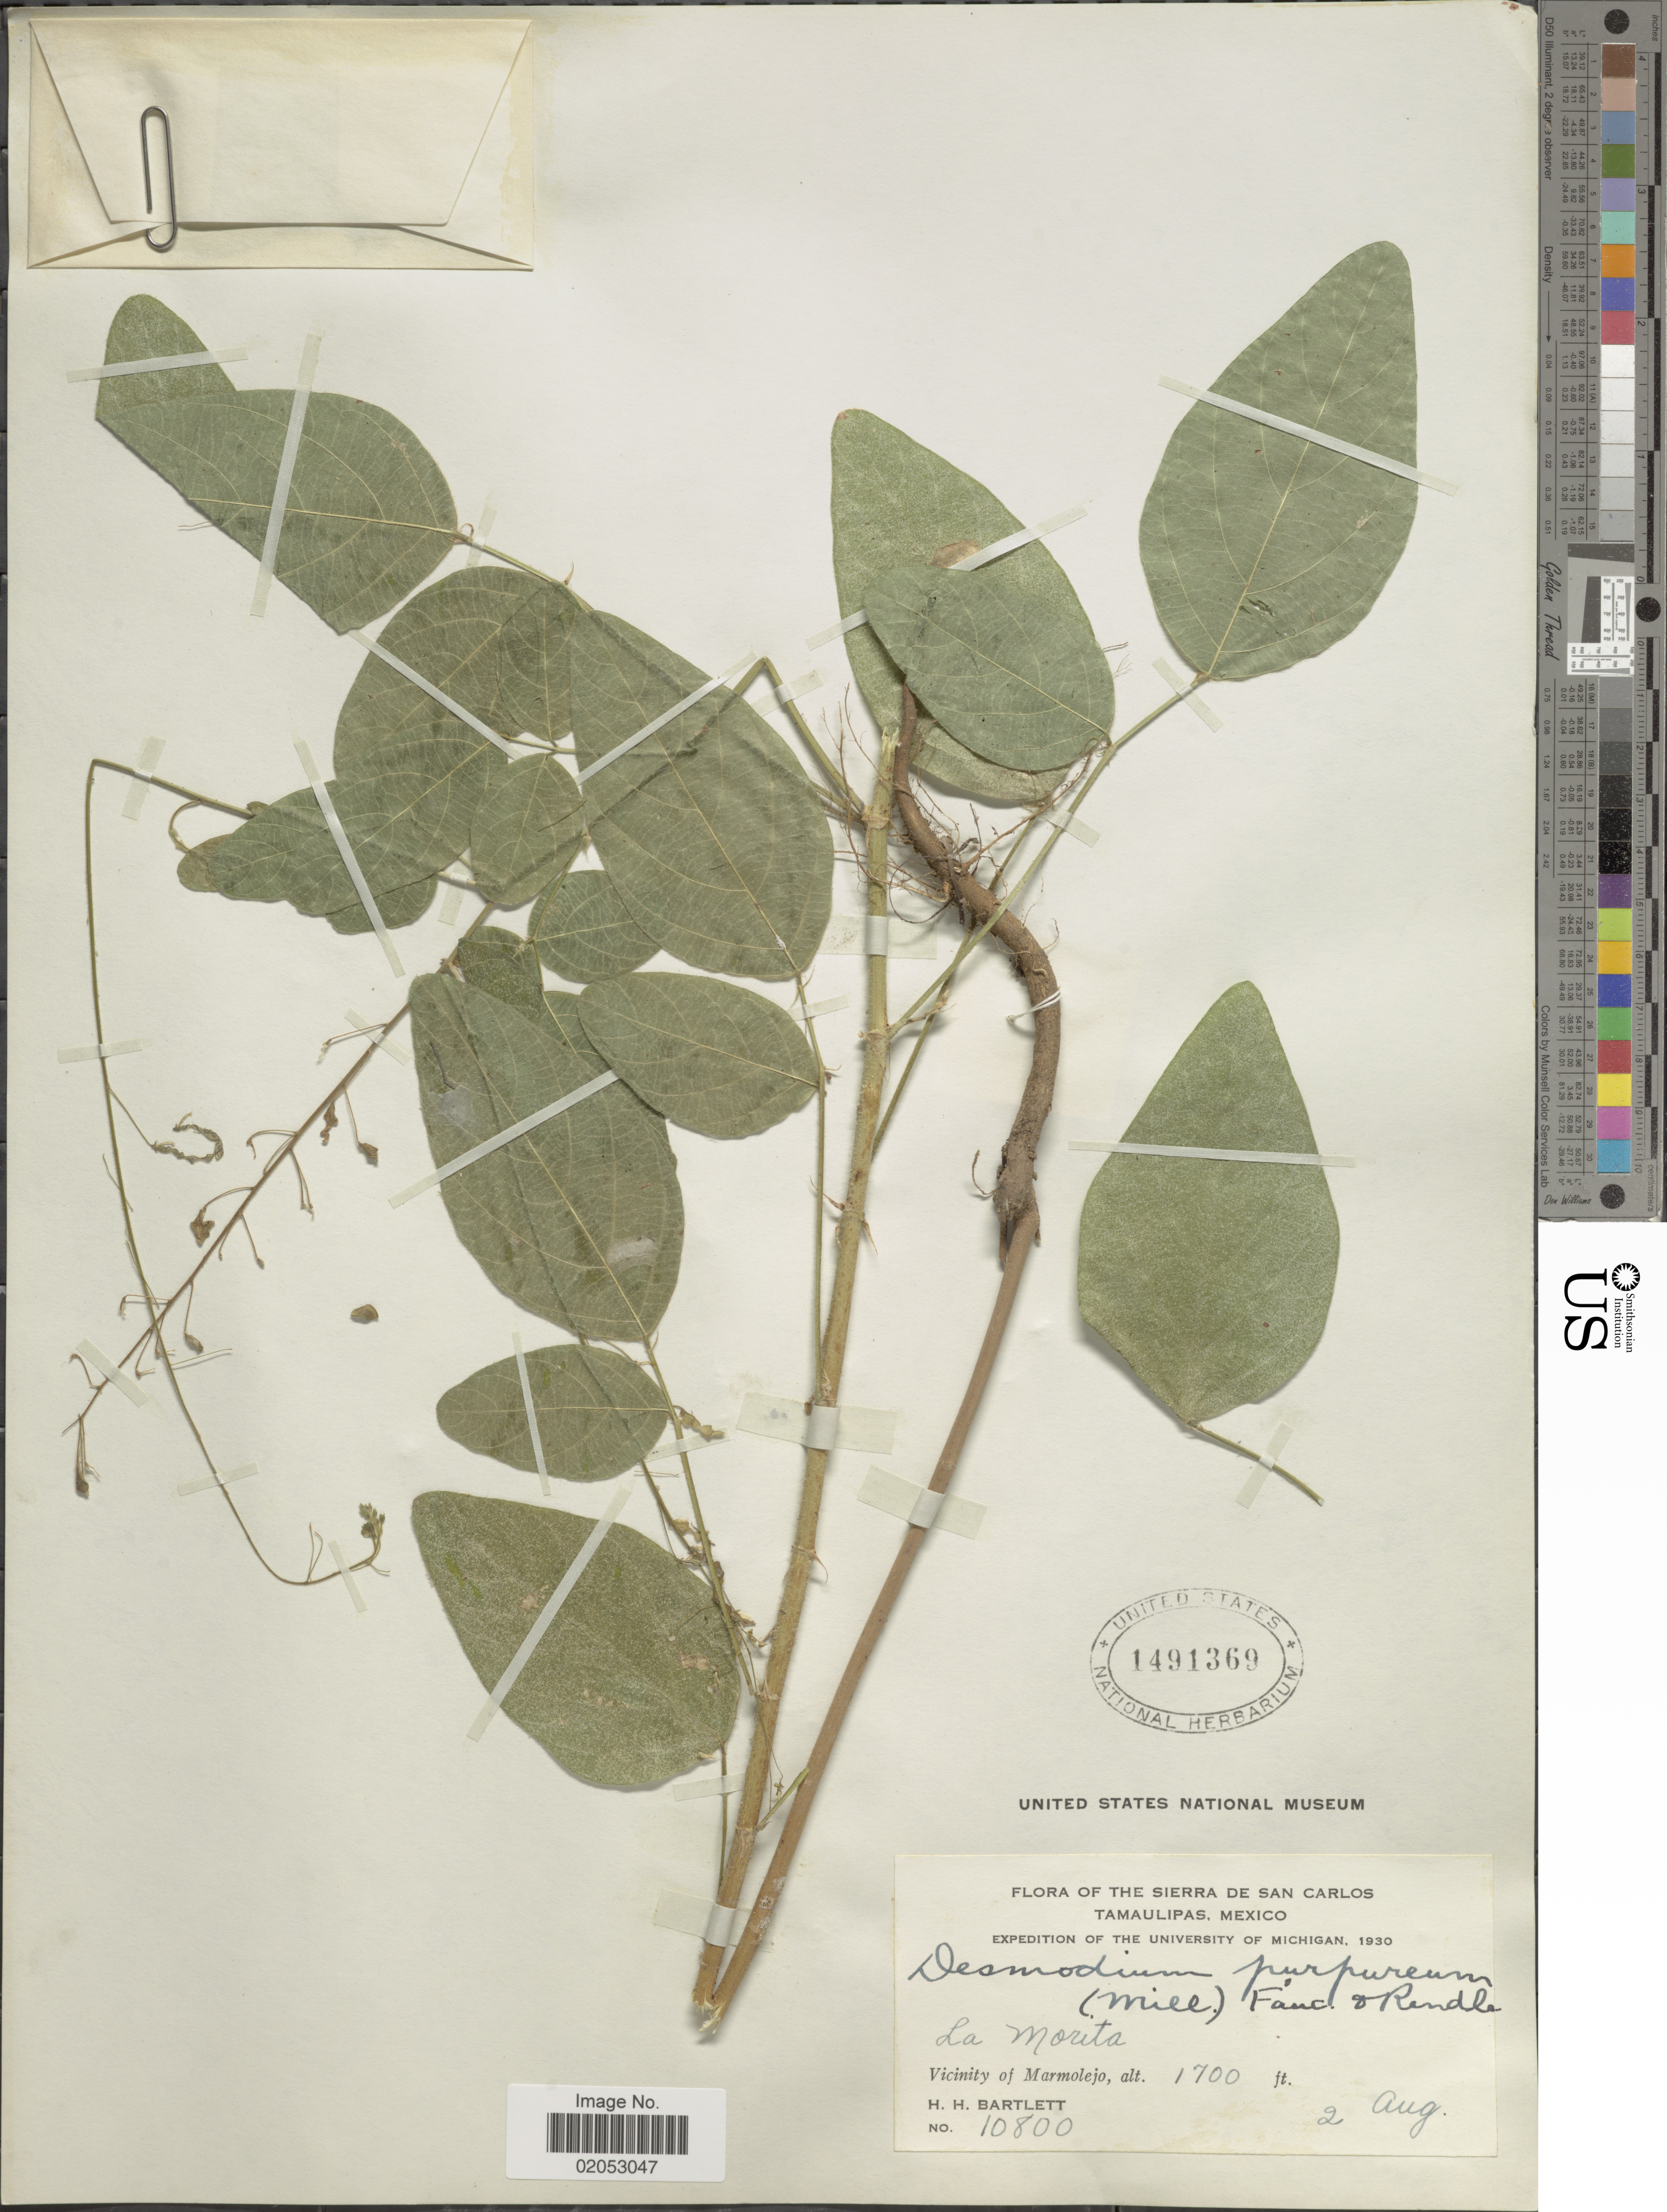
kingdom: Plantae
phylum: Tracheophyta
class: Magnoliopsida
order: Fabales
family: Fabaceae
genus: Desmodium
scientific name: Desmodium tortuosum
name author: (Sw.) DC.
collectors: H. H. Bartlett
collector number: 10800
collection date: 1930-08-02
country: Mexico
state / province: Tamaulipas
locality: Sierra de San Carlos. Tamaulipas. La Morita. Vicinity of Marmolejo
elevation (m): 518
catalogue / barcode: US 1491369